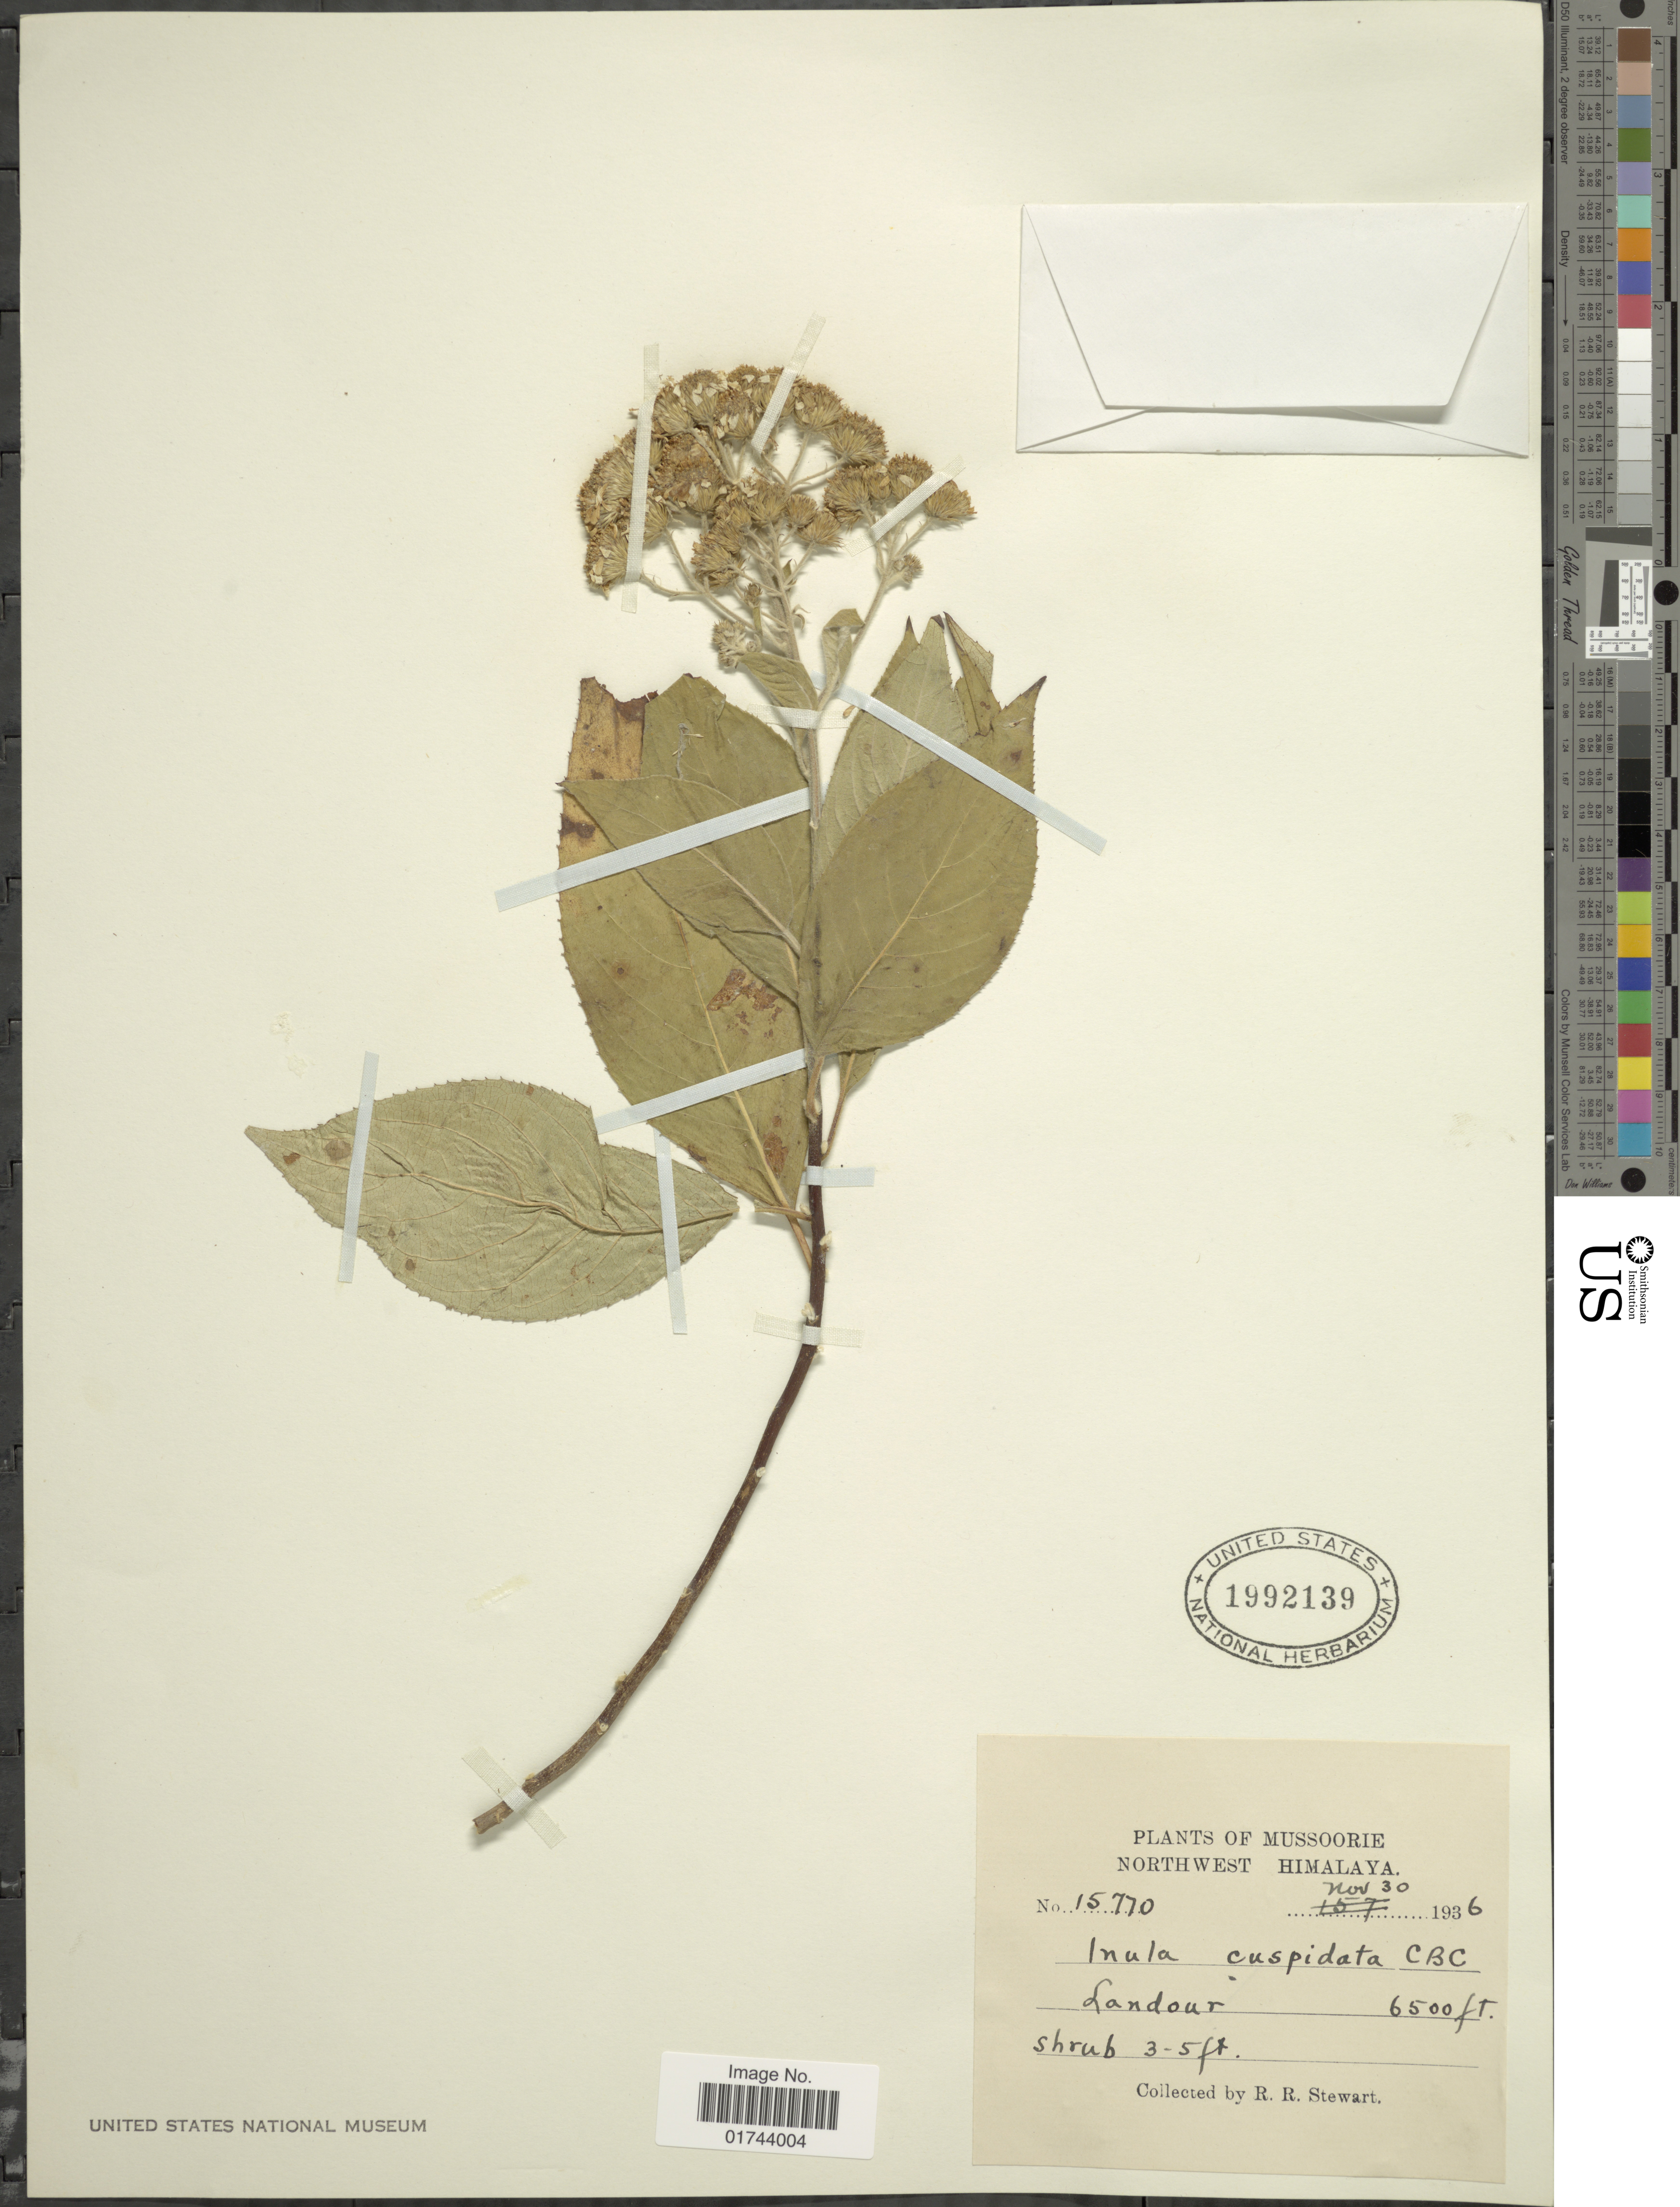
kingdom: Plantae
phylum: Tracheophyta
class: Magnoliopsida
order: Asterales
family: Asteraceae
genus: Inula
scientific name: Inula cuspidata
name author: C.B. Clarke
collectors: R. R. Stewart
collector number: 15770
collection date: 1936-11-30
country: India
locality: Mussoorie, Northwest Himalaya, Landour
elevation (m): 1981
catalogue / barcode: US 1992139